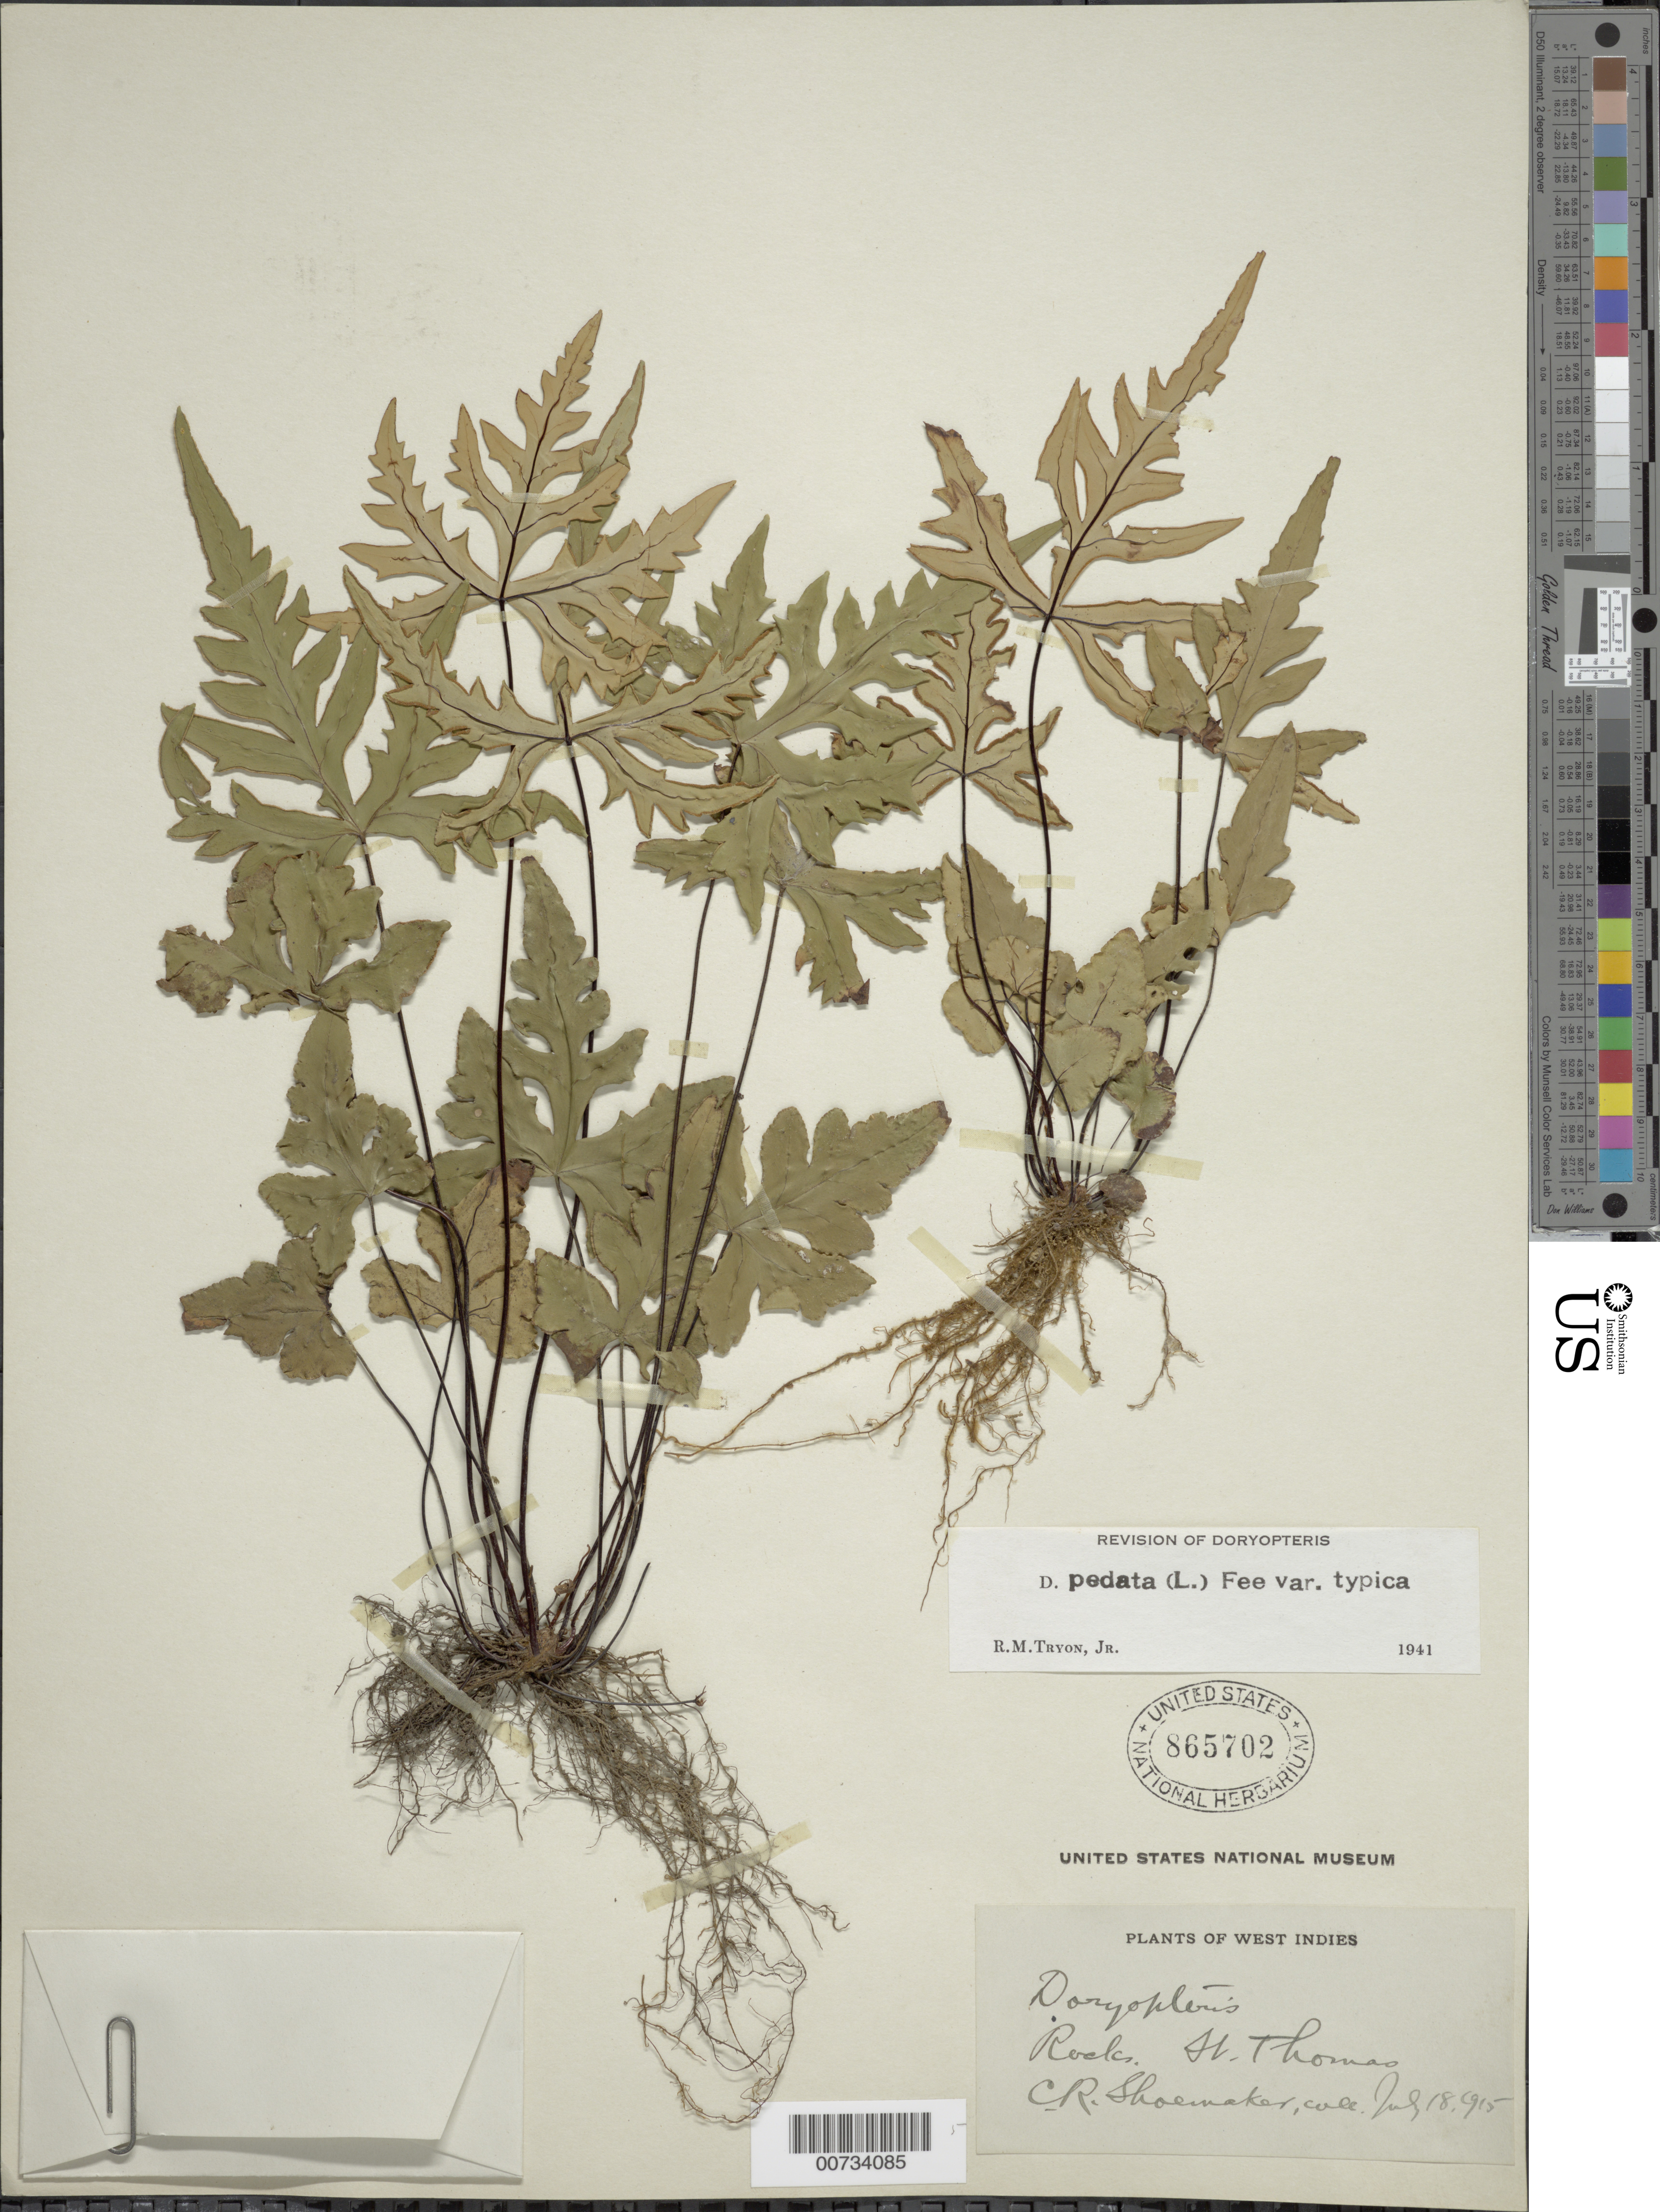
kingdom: Plantae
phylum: Tracheophyta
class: Polypodiopsida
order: Polypodiales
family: Pteridaceae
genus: Doryopteris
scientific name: Doryopteris pedata var. typica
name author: (L.) Fée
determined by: Tryon, Rolla M., Jr.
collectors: C. Shoemaker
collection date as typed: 18 Jul 1915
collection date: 1915-07-18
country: U.S. Virgin Islands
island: St. Thomas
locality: St. Thomas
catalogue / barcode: US 865702